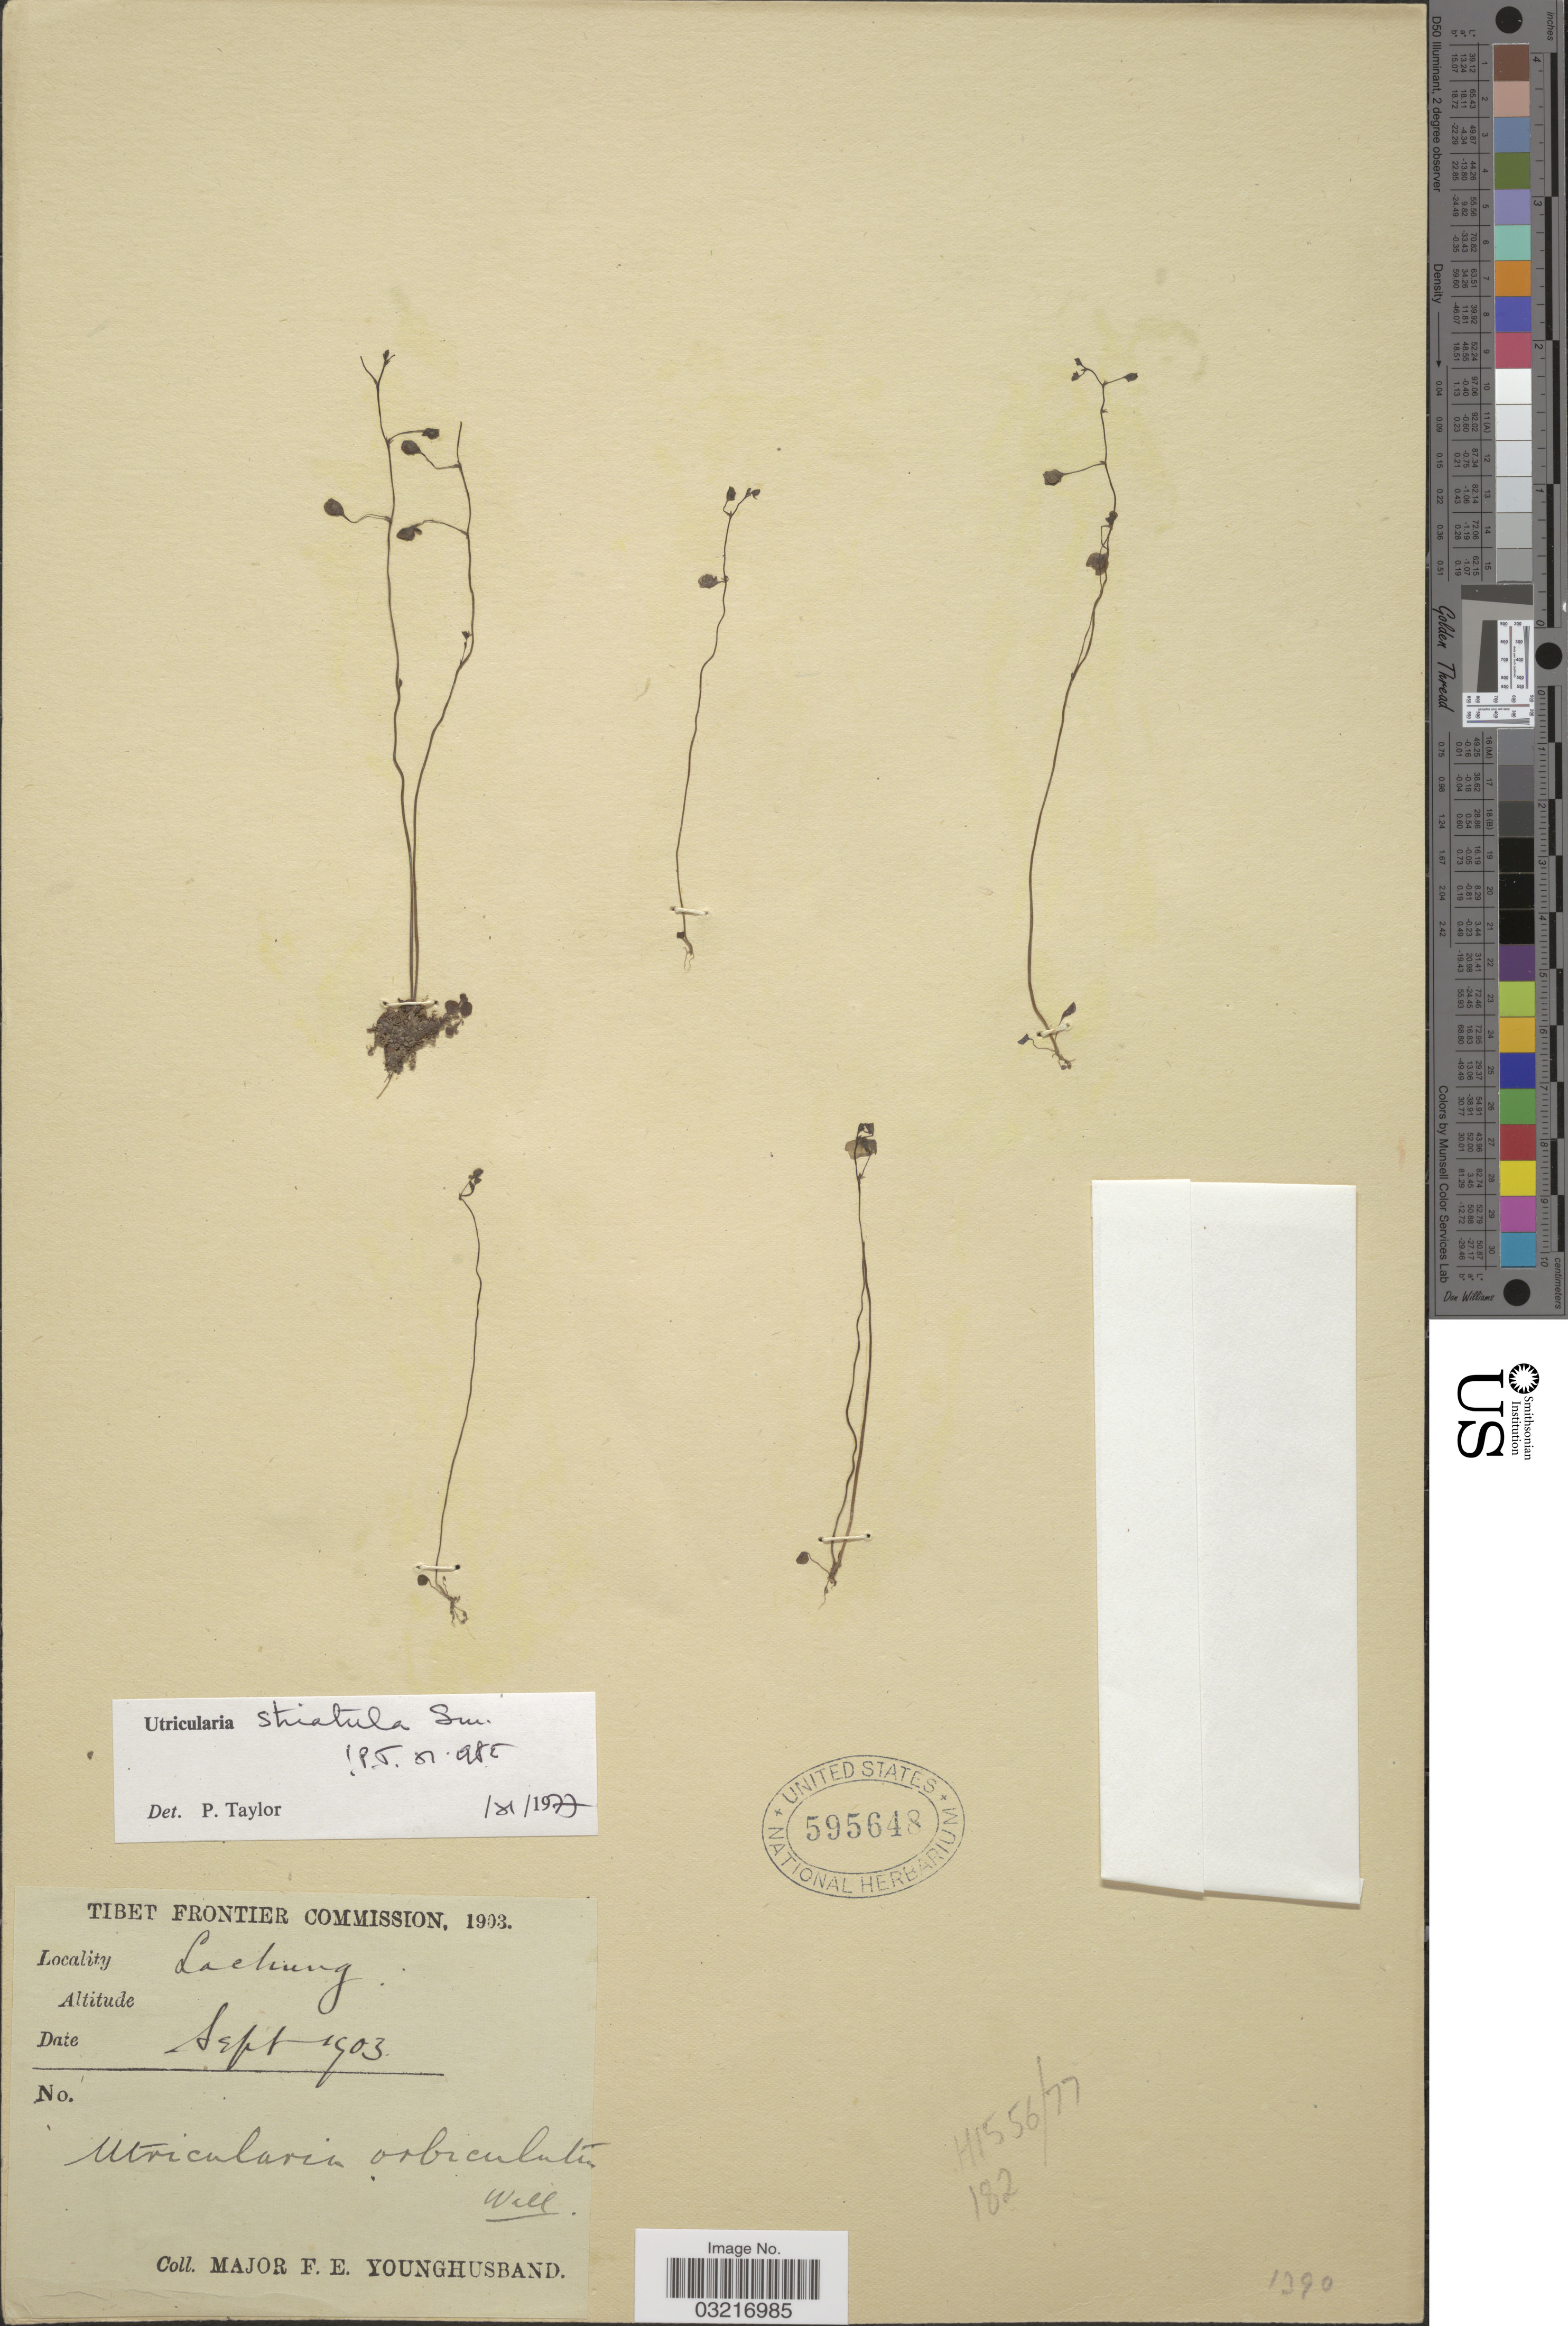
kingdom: Plantae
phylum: Tracheophyta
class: Magnoliopsida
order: Lamiales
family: Lentibulariaceae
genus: Utricularia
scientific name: Utricularia striatula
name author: Sm.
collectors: F. Younghusband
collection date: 1903-09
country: China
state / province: Xizang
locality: Lachung.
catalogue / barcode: US 595648